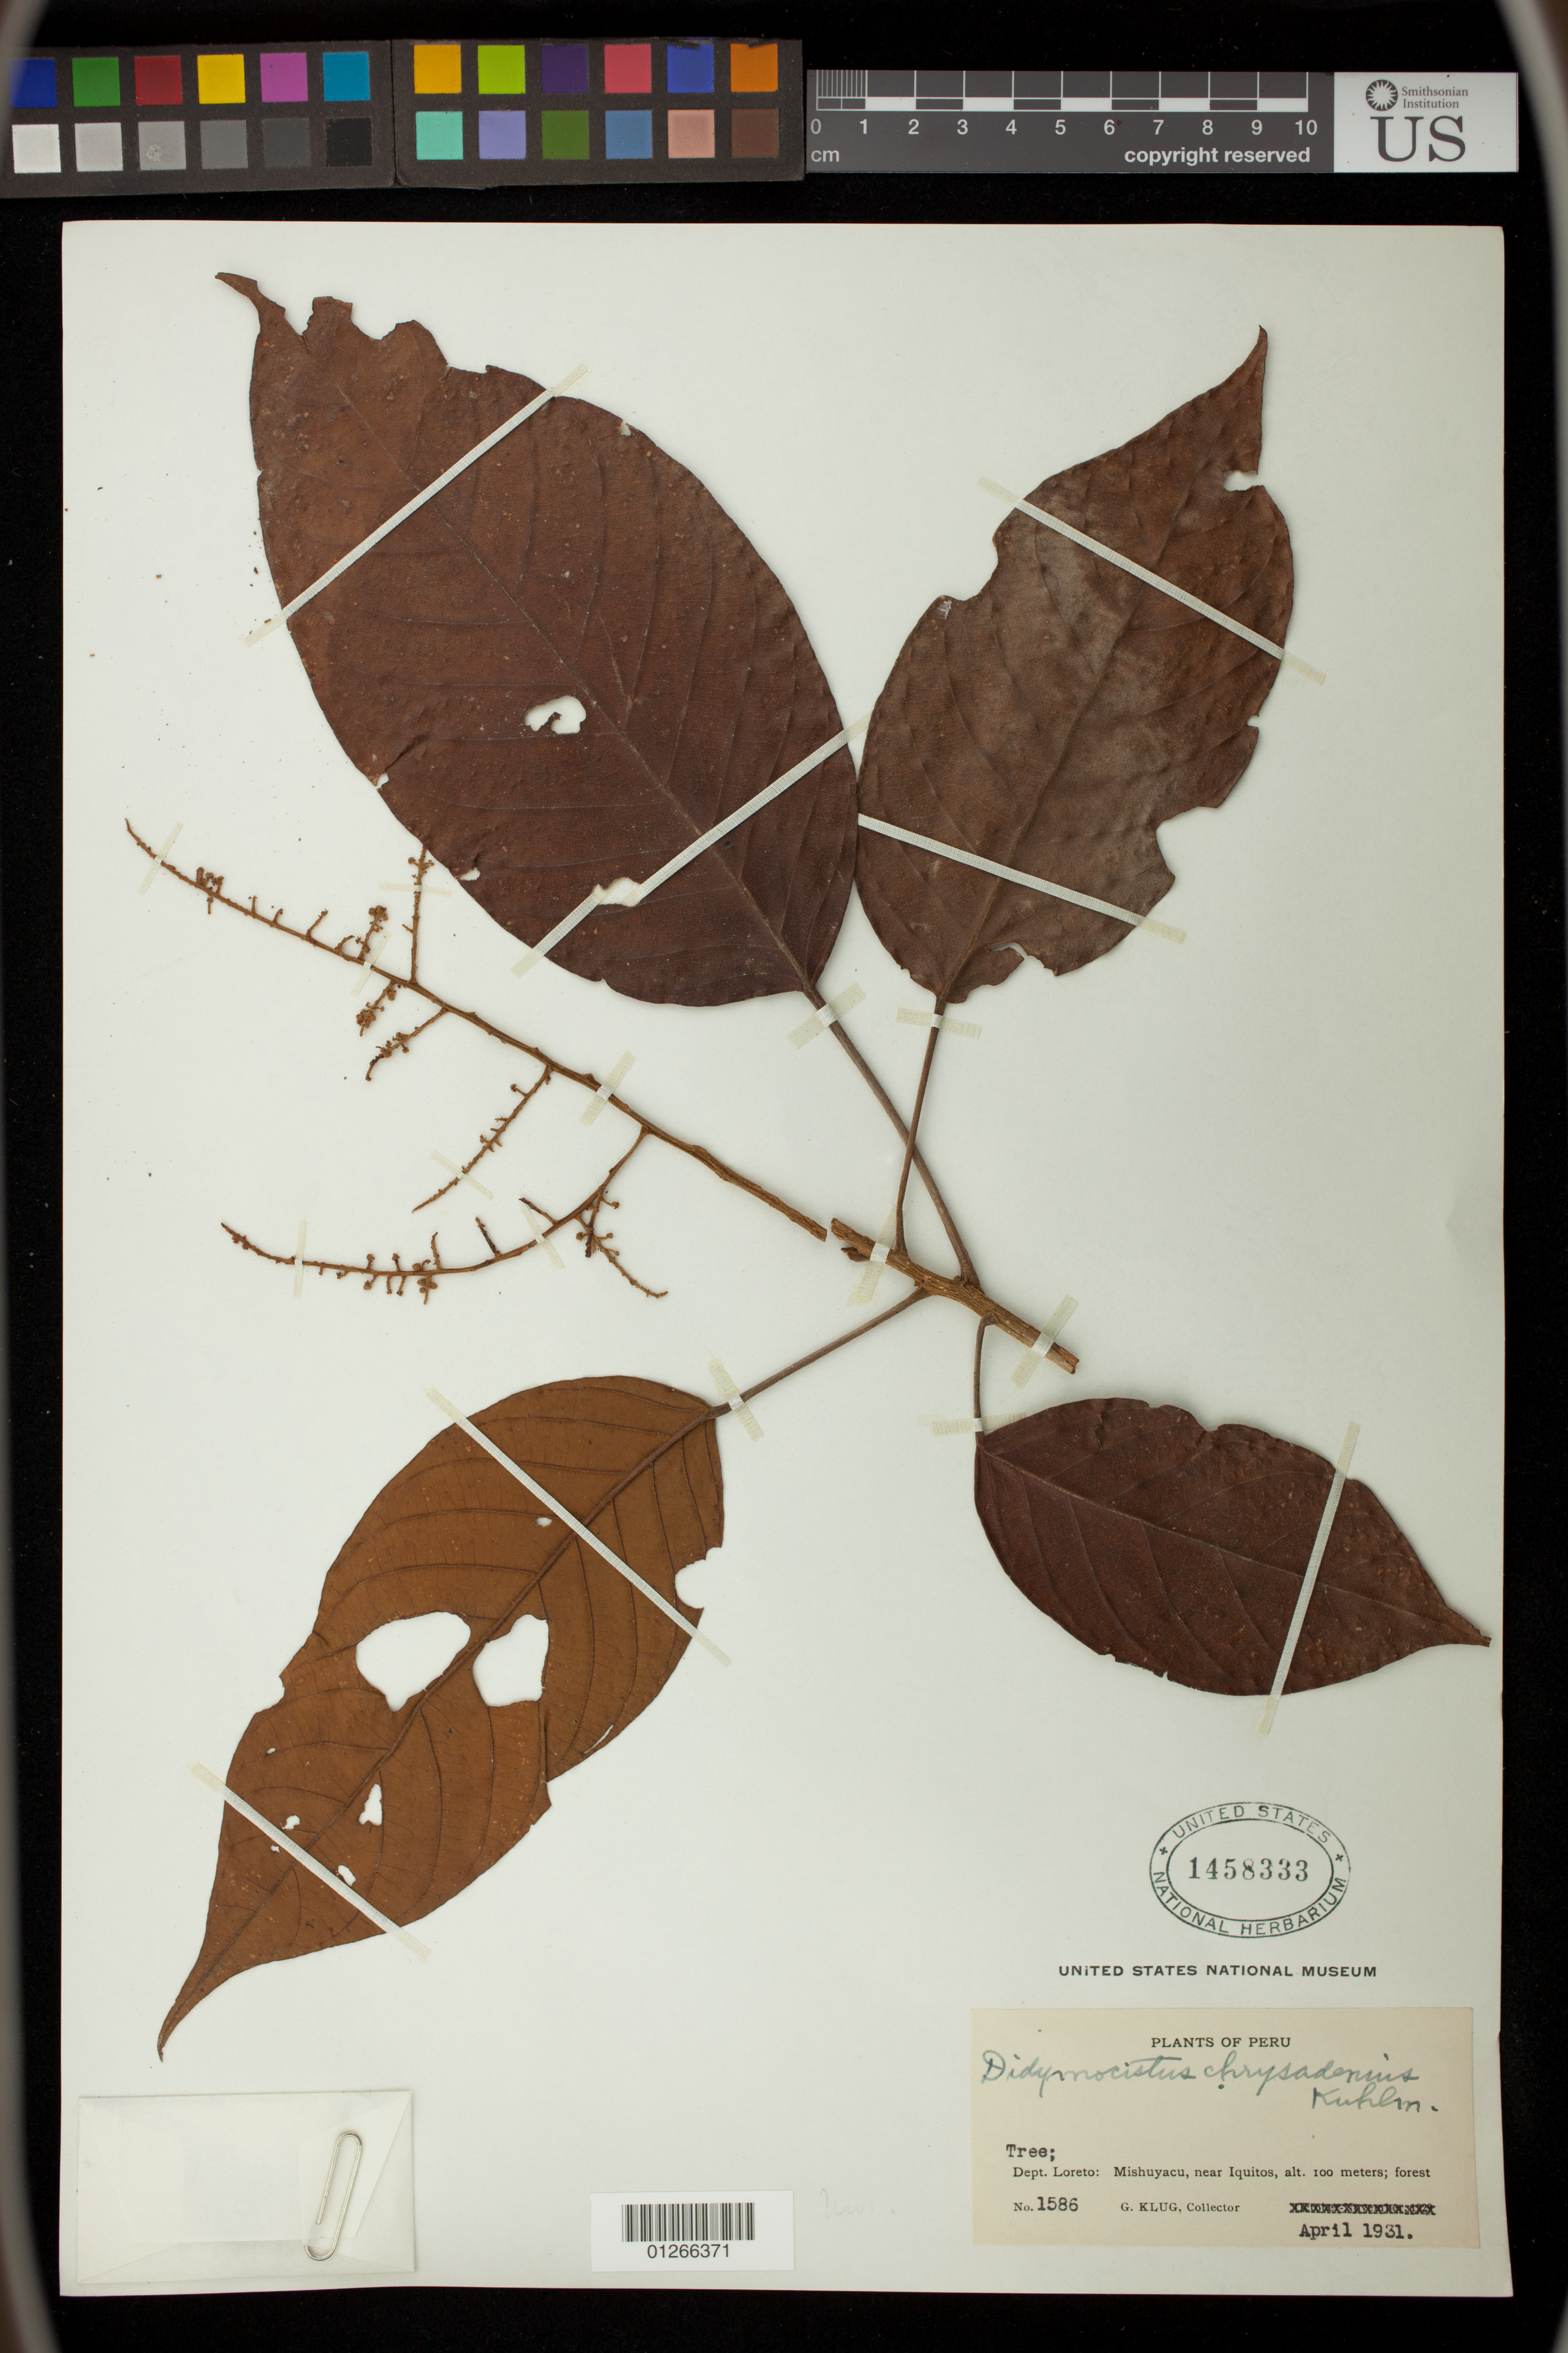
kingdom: Plantae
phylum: Tracheophyta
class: Magnoliopsida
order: Malpighiales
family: Phyllanthaceae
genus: Didymocistus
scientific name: Didymocistus chrysadenius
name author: Kuhlm.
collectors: G. Klug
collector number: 1586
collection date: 1931-04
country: Peru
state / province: Loreto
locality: Mishuyacu, near Iquitos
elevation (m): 100